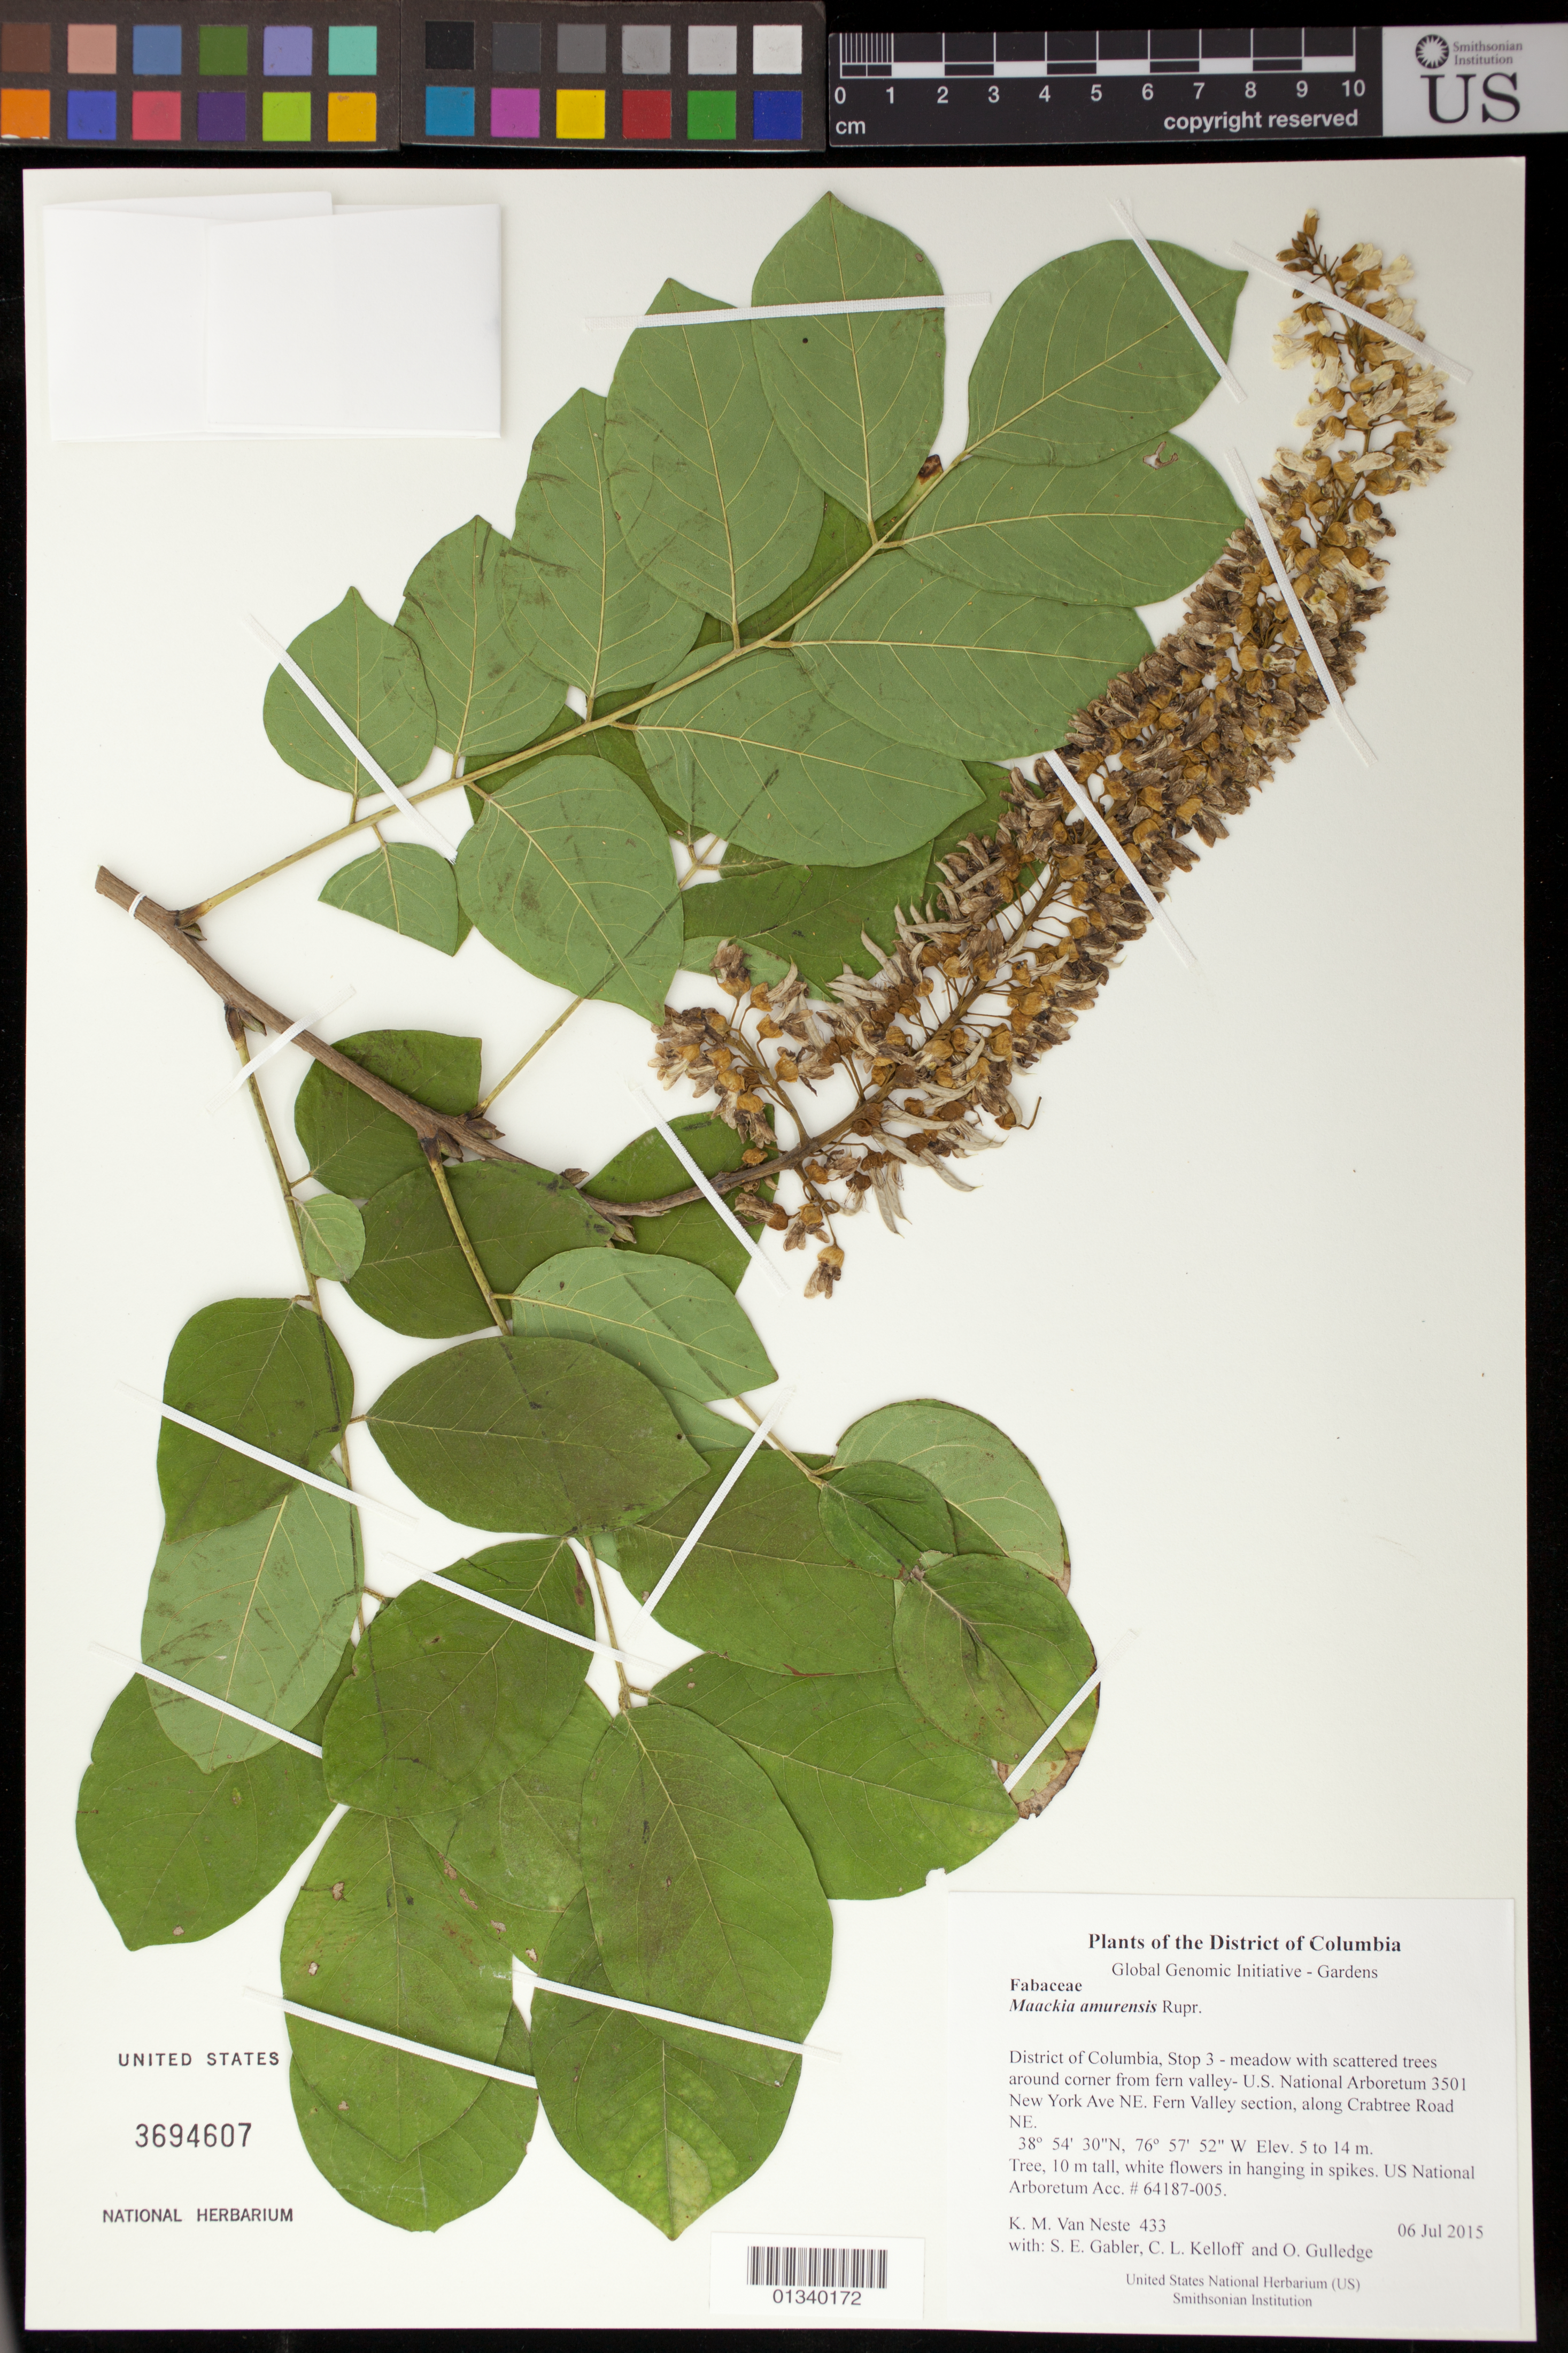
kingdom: Plantae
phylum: Tracheophyta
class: Magnoliopsida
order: Fabales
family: Fabaceae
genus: Maackia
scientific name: Maackia amurensis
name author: Rupr.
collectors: K. M. Van Neste, S. E. Gabler, C. L. Kelloff & O. Gulledge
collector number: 433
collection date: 2015-07-06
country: United States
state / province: District of Columbia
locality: Stop 3 - meadow with scattered trees around corner from fern valley- U.S. National Arboretum 3501 New York Ave NE. Fern Valley section, along Crabtree Road NE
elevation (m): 5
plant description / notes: Maackia amurensis NATIONAL ARBORETUM PROVENANCE INFO: ORIGINAL LOCALITY: China, , ORIGINAL COLLECTORS: Jin, Tieshan, Liu, Jun, K. Bachtell, P. Bristol, P. Meyer COLLECTOR NUMBER: HLJ051 LATITUDE: 43°52' N LONGITUDE: 129°02' E USNA ACCESSION: 64187 RECEIVED: Maackia amurensisseed10/12/1993 PROVENANCE CODE: W FULL PROVENANCE: collected directly from wild; origin known ELEVATION: LATITUDE: 43°52' N LONGITUDE: 129°02' E HABITAT: In moist valleys only; woodland understory; in association with Juglans mandshurica, Tilia amurensis, Betula platyphylla, Acer mono, Acer ukurunduense, Acer mandshuricum.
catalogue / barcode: US 3694607